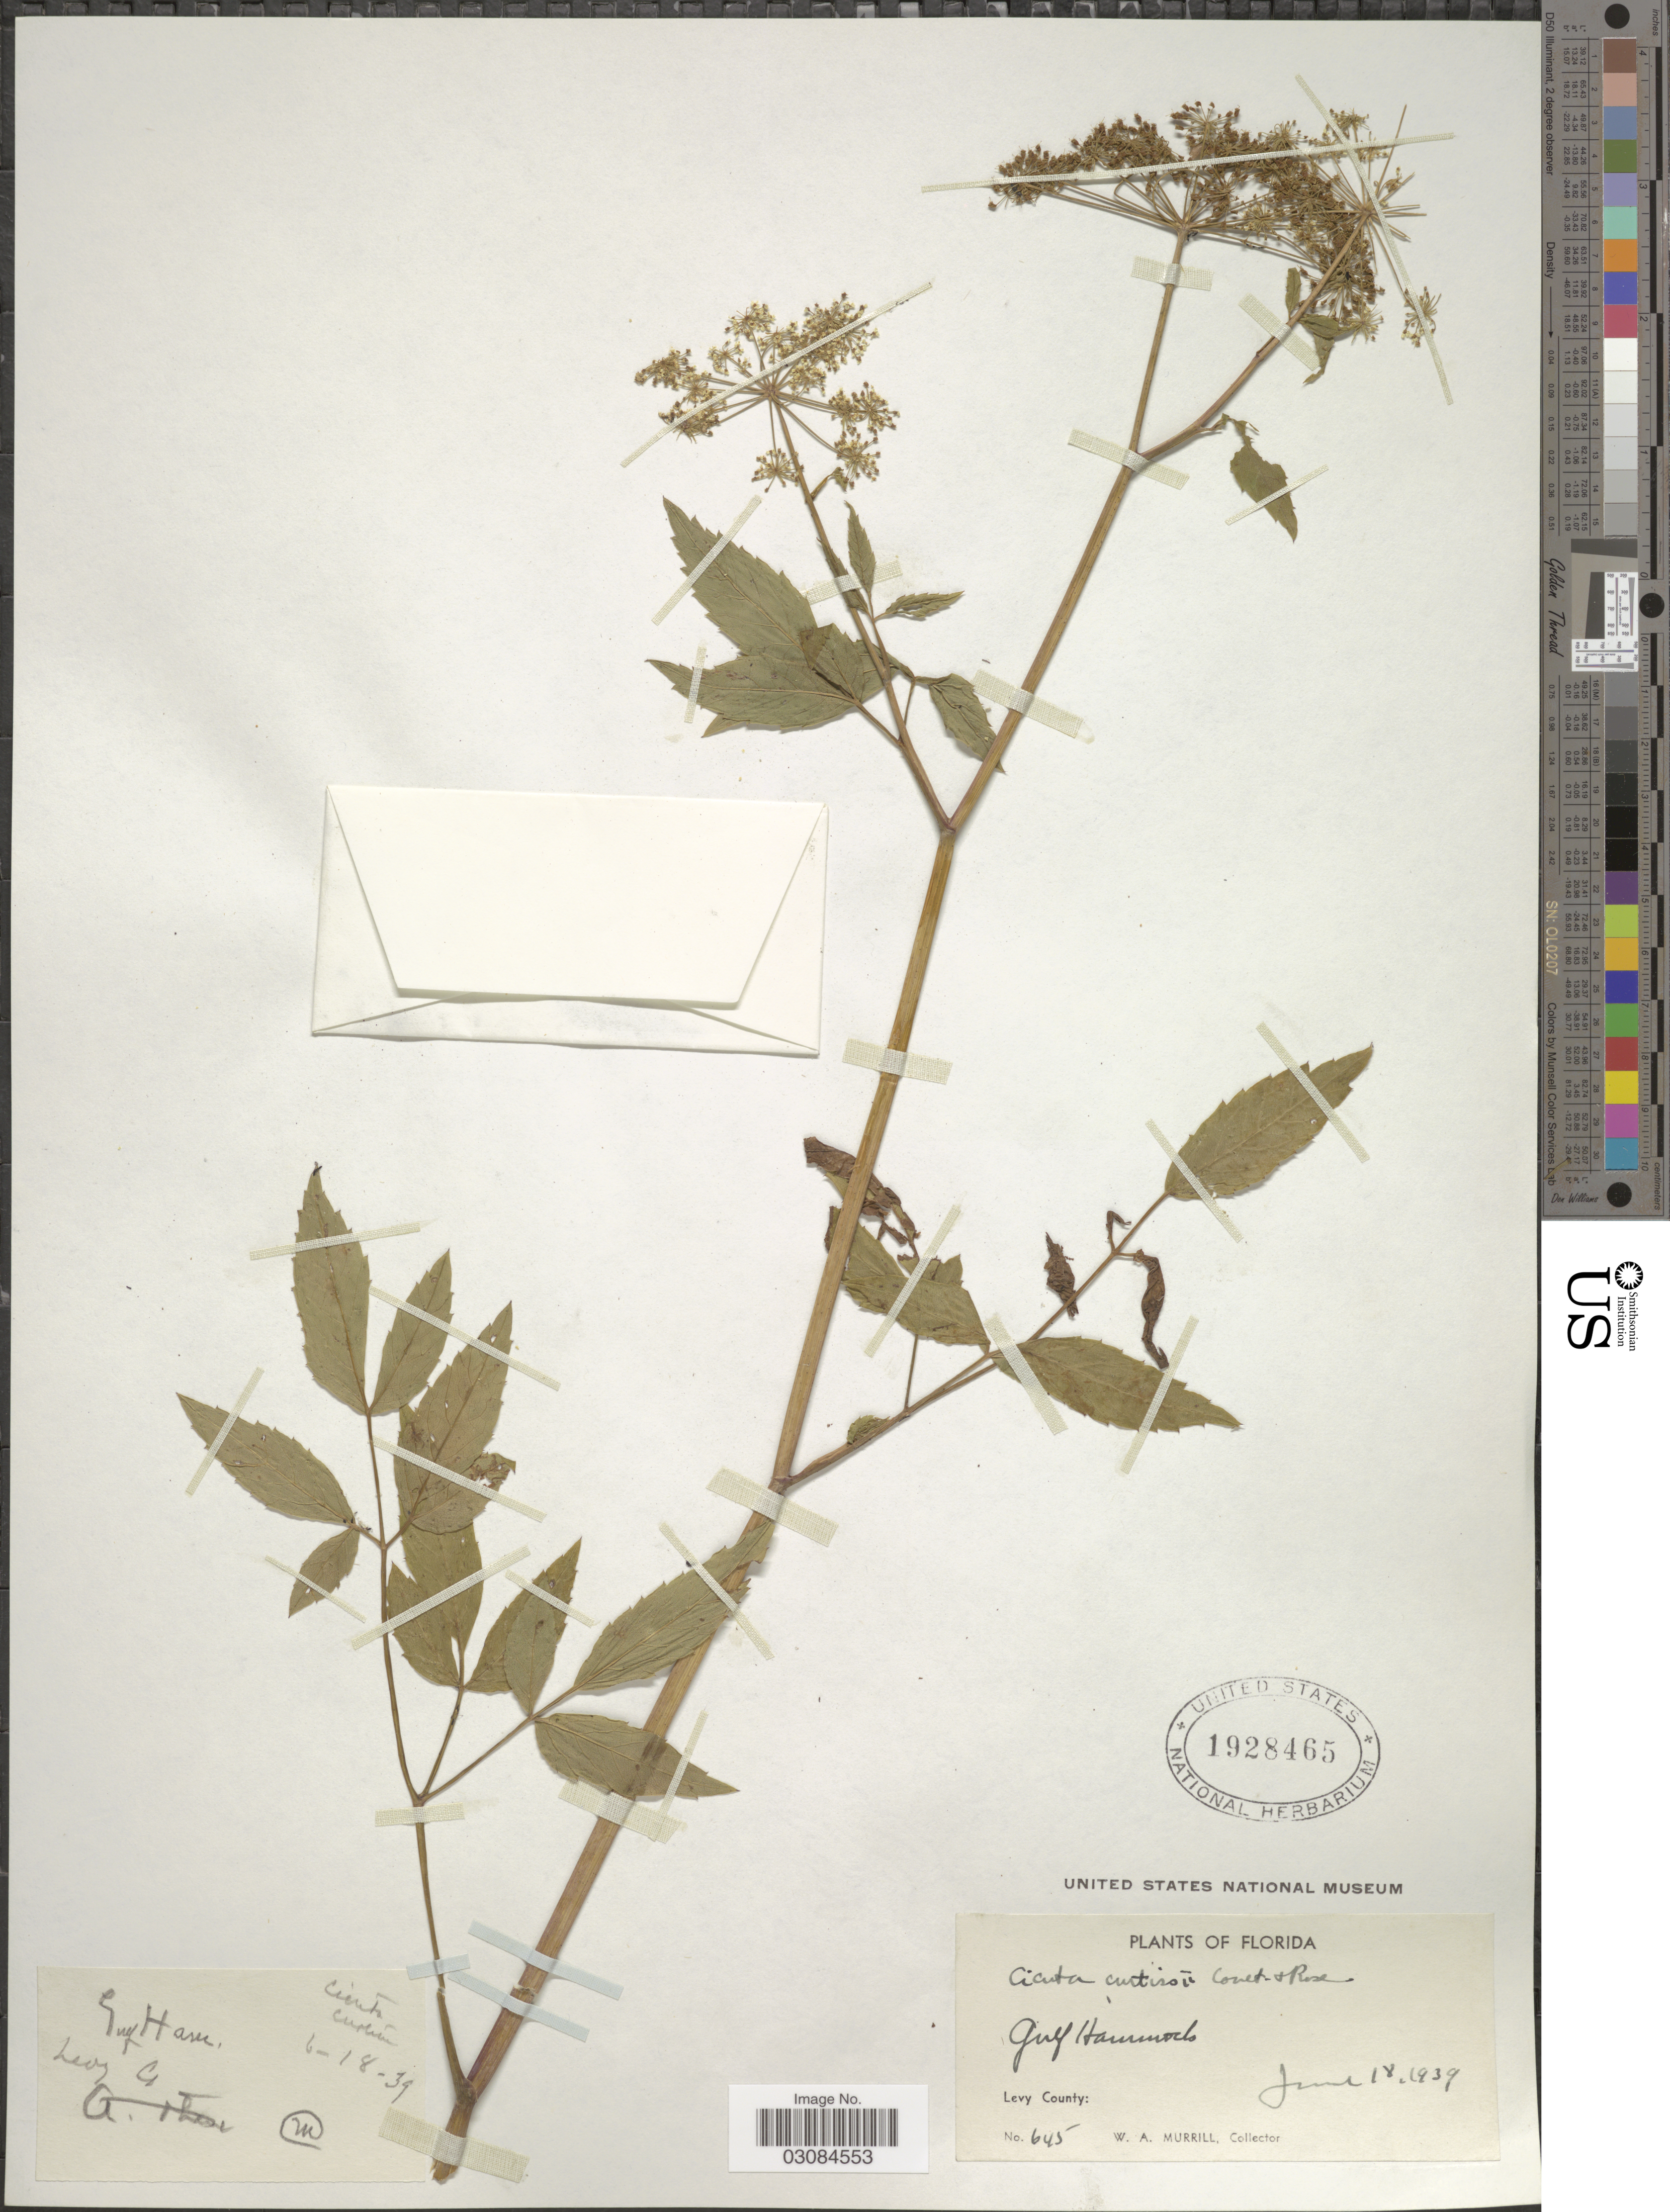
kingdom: Plantae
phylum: Tracheophyta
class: Magnoliopsida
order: Apiales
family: Apiaceae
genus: Cicuta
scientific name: Cicuta mexicana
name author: J.M. Coult. & Rose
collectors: W. A. Murrill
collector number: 645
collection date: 1939-06-18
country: United States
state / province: Florida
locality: Gulf Hammock. Levy County.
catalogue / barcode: US 1928465